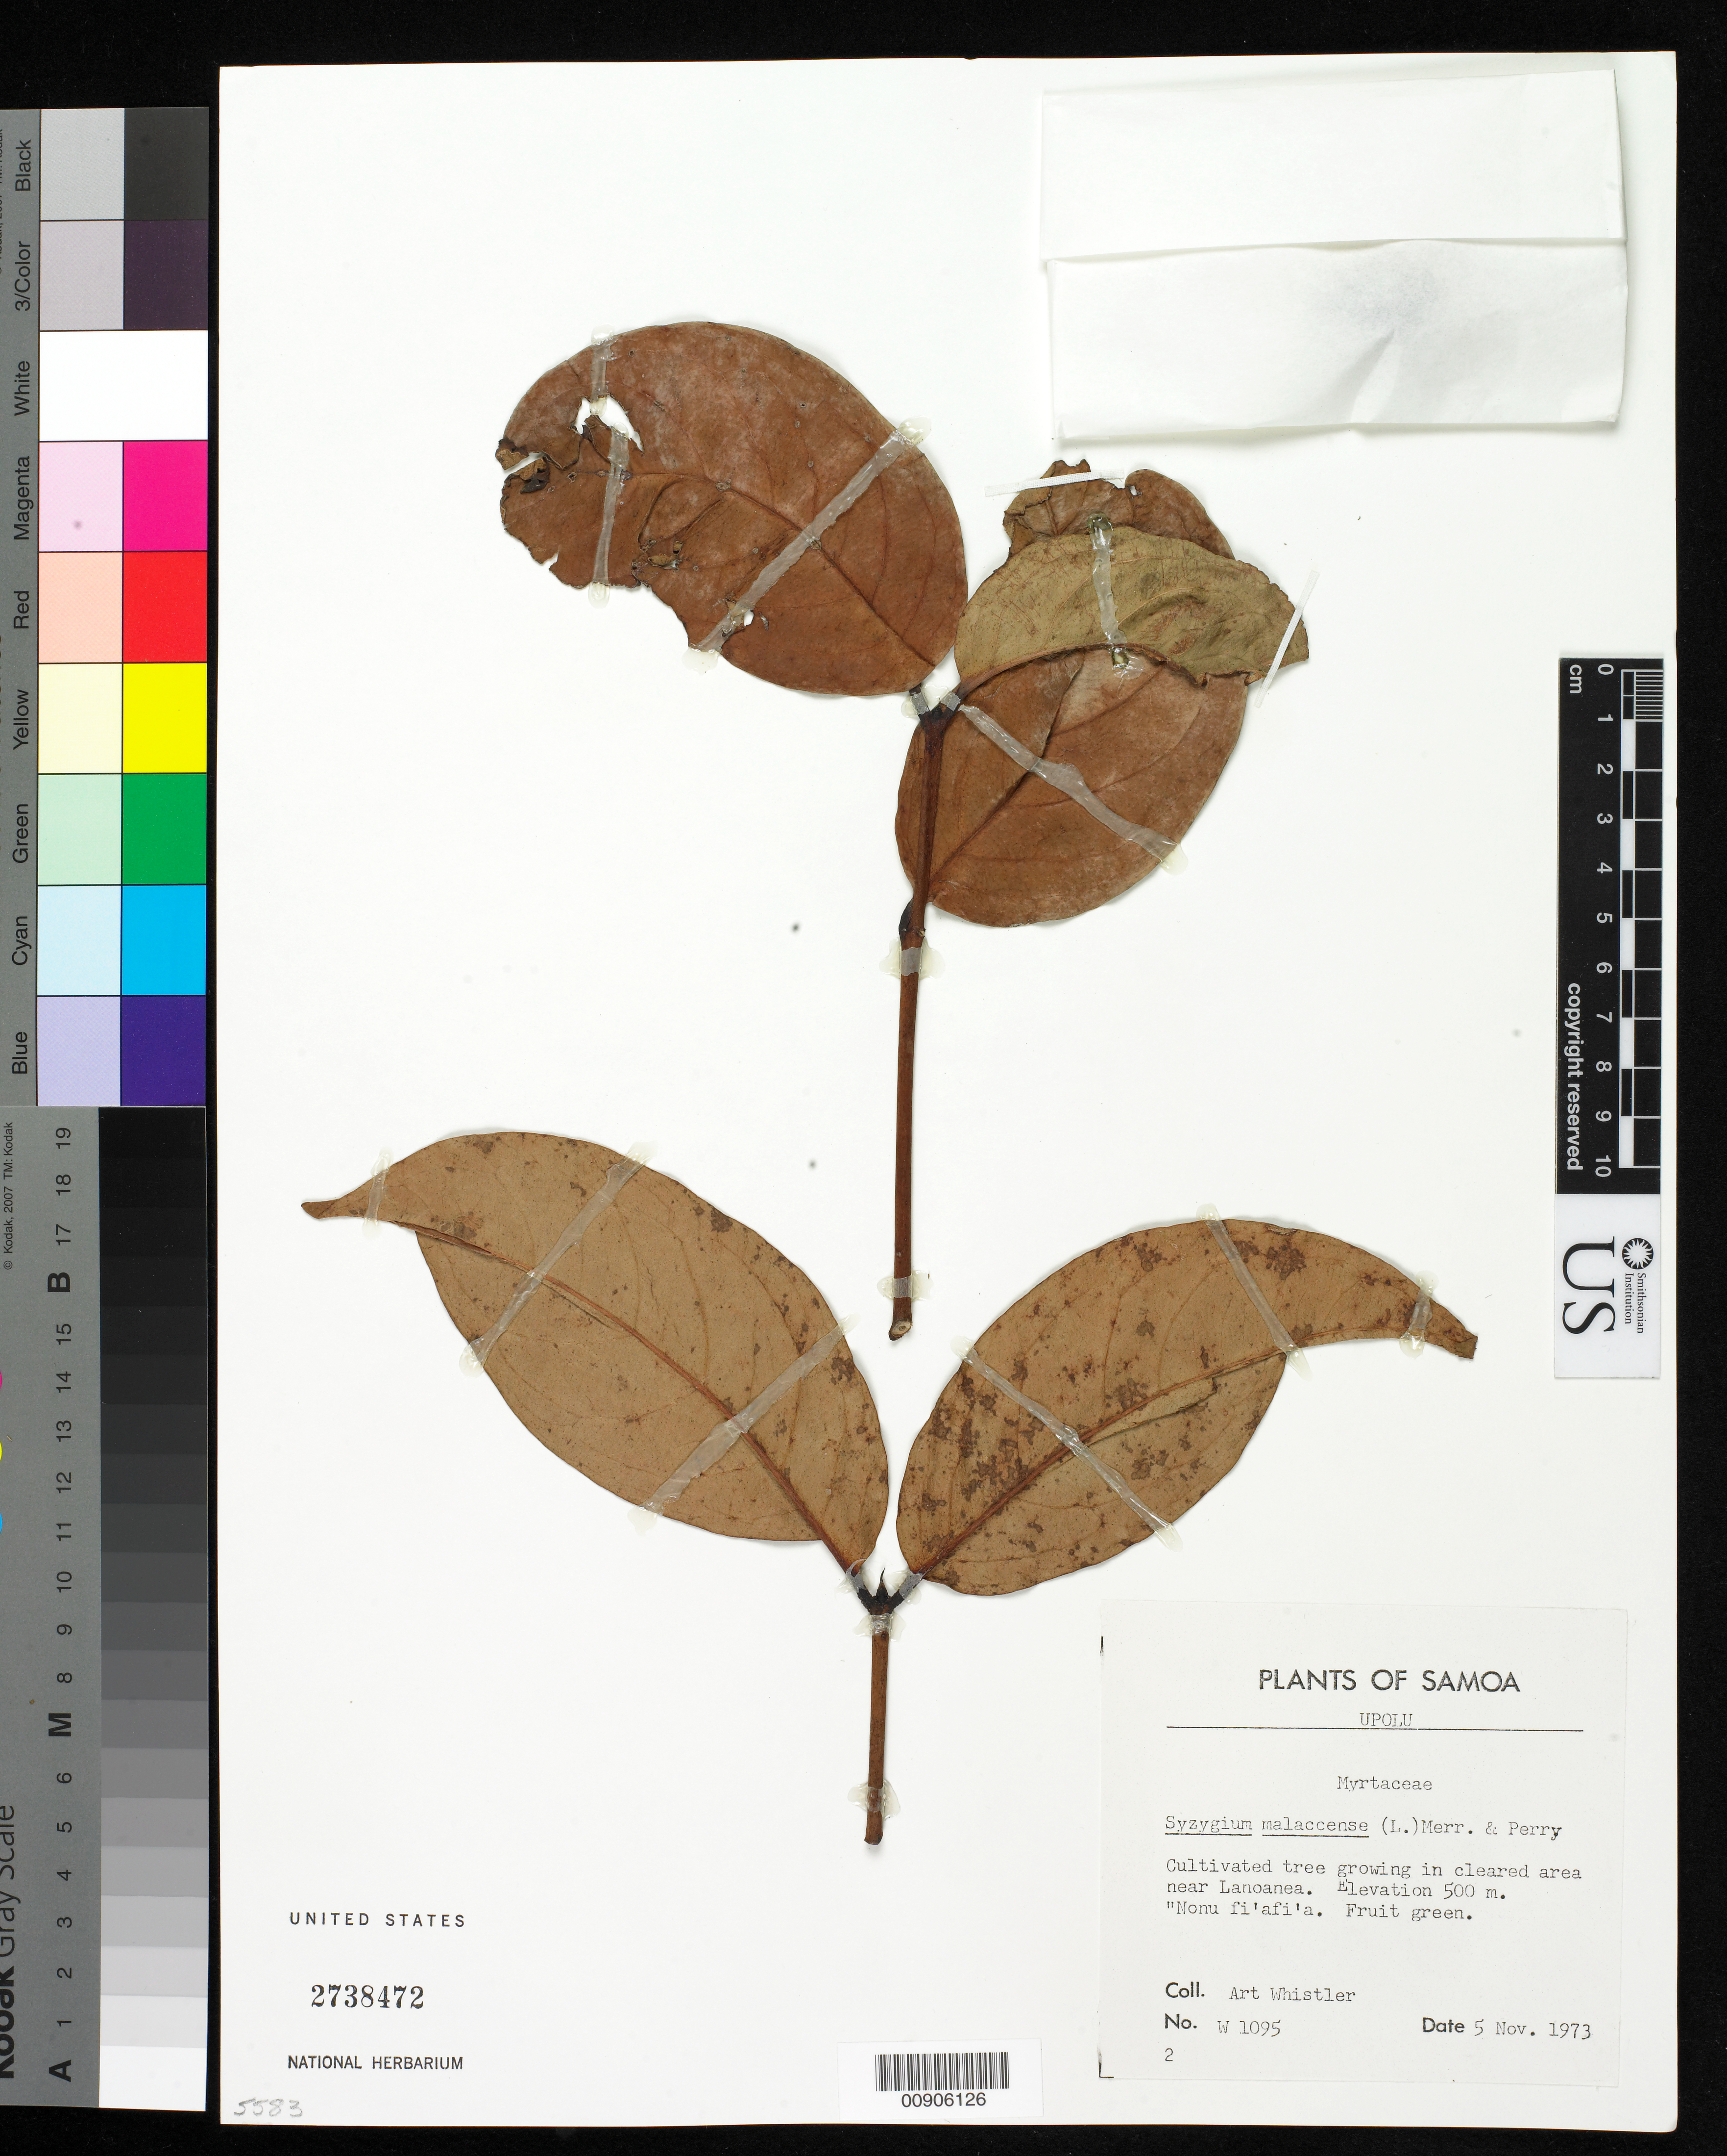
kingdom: Plantae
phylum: Tracheophyta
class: Magnoliopsida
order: Myrtales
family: Myrtaceae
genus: Syzygium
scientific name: Syzygium sp.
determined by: Strong, Mark T., (BOT), Smithsonian Institution - National Museum of Natural History (UNITED STATES)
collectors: A. Whistler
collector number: W 1095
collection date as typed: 05 Nov 1973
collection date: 1973-11-05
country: Samoa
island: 'Upolu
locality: Near Lanoanea.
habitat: Growing in cleared area.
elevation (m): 500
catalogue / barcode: US 2738472